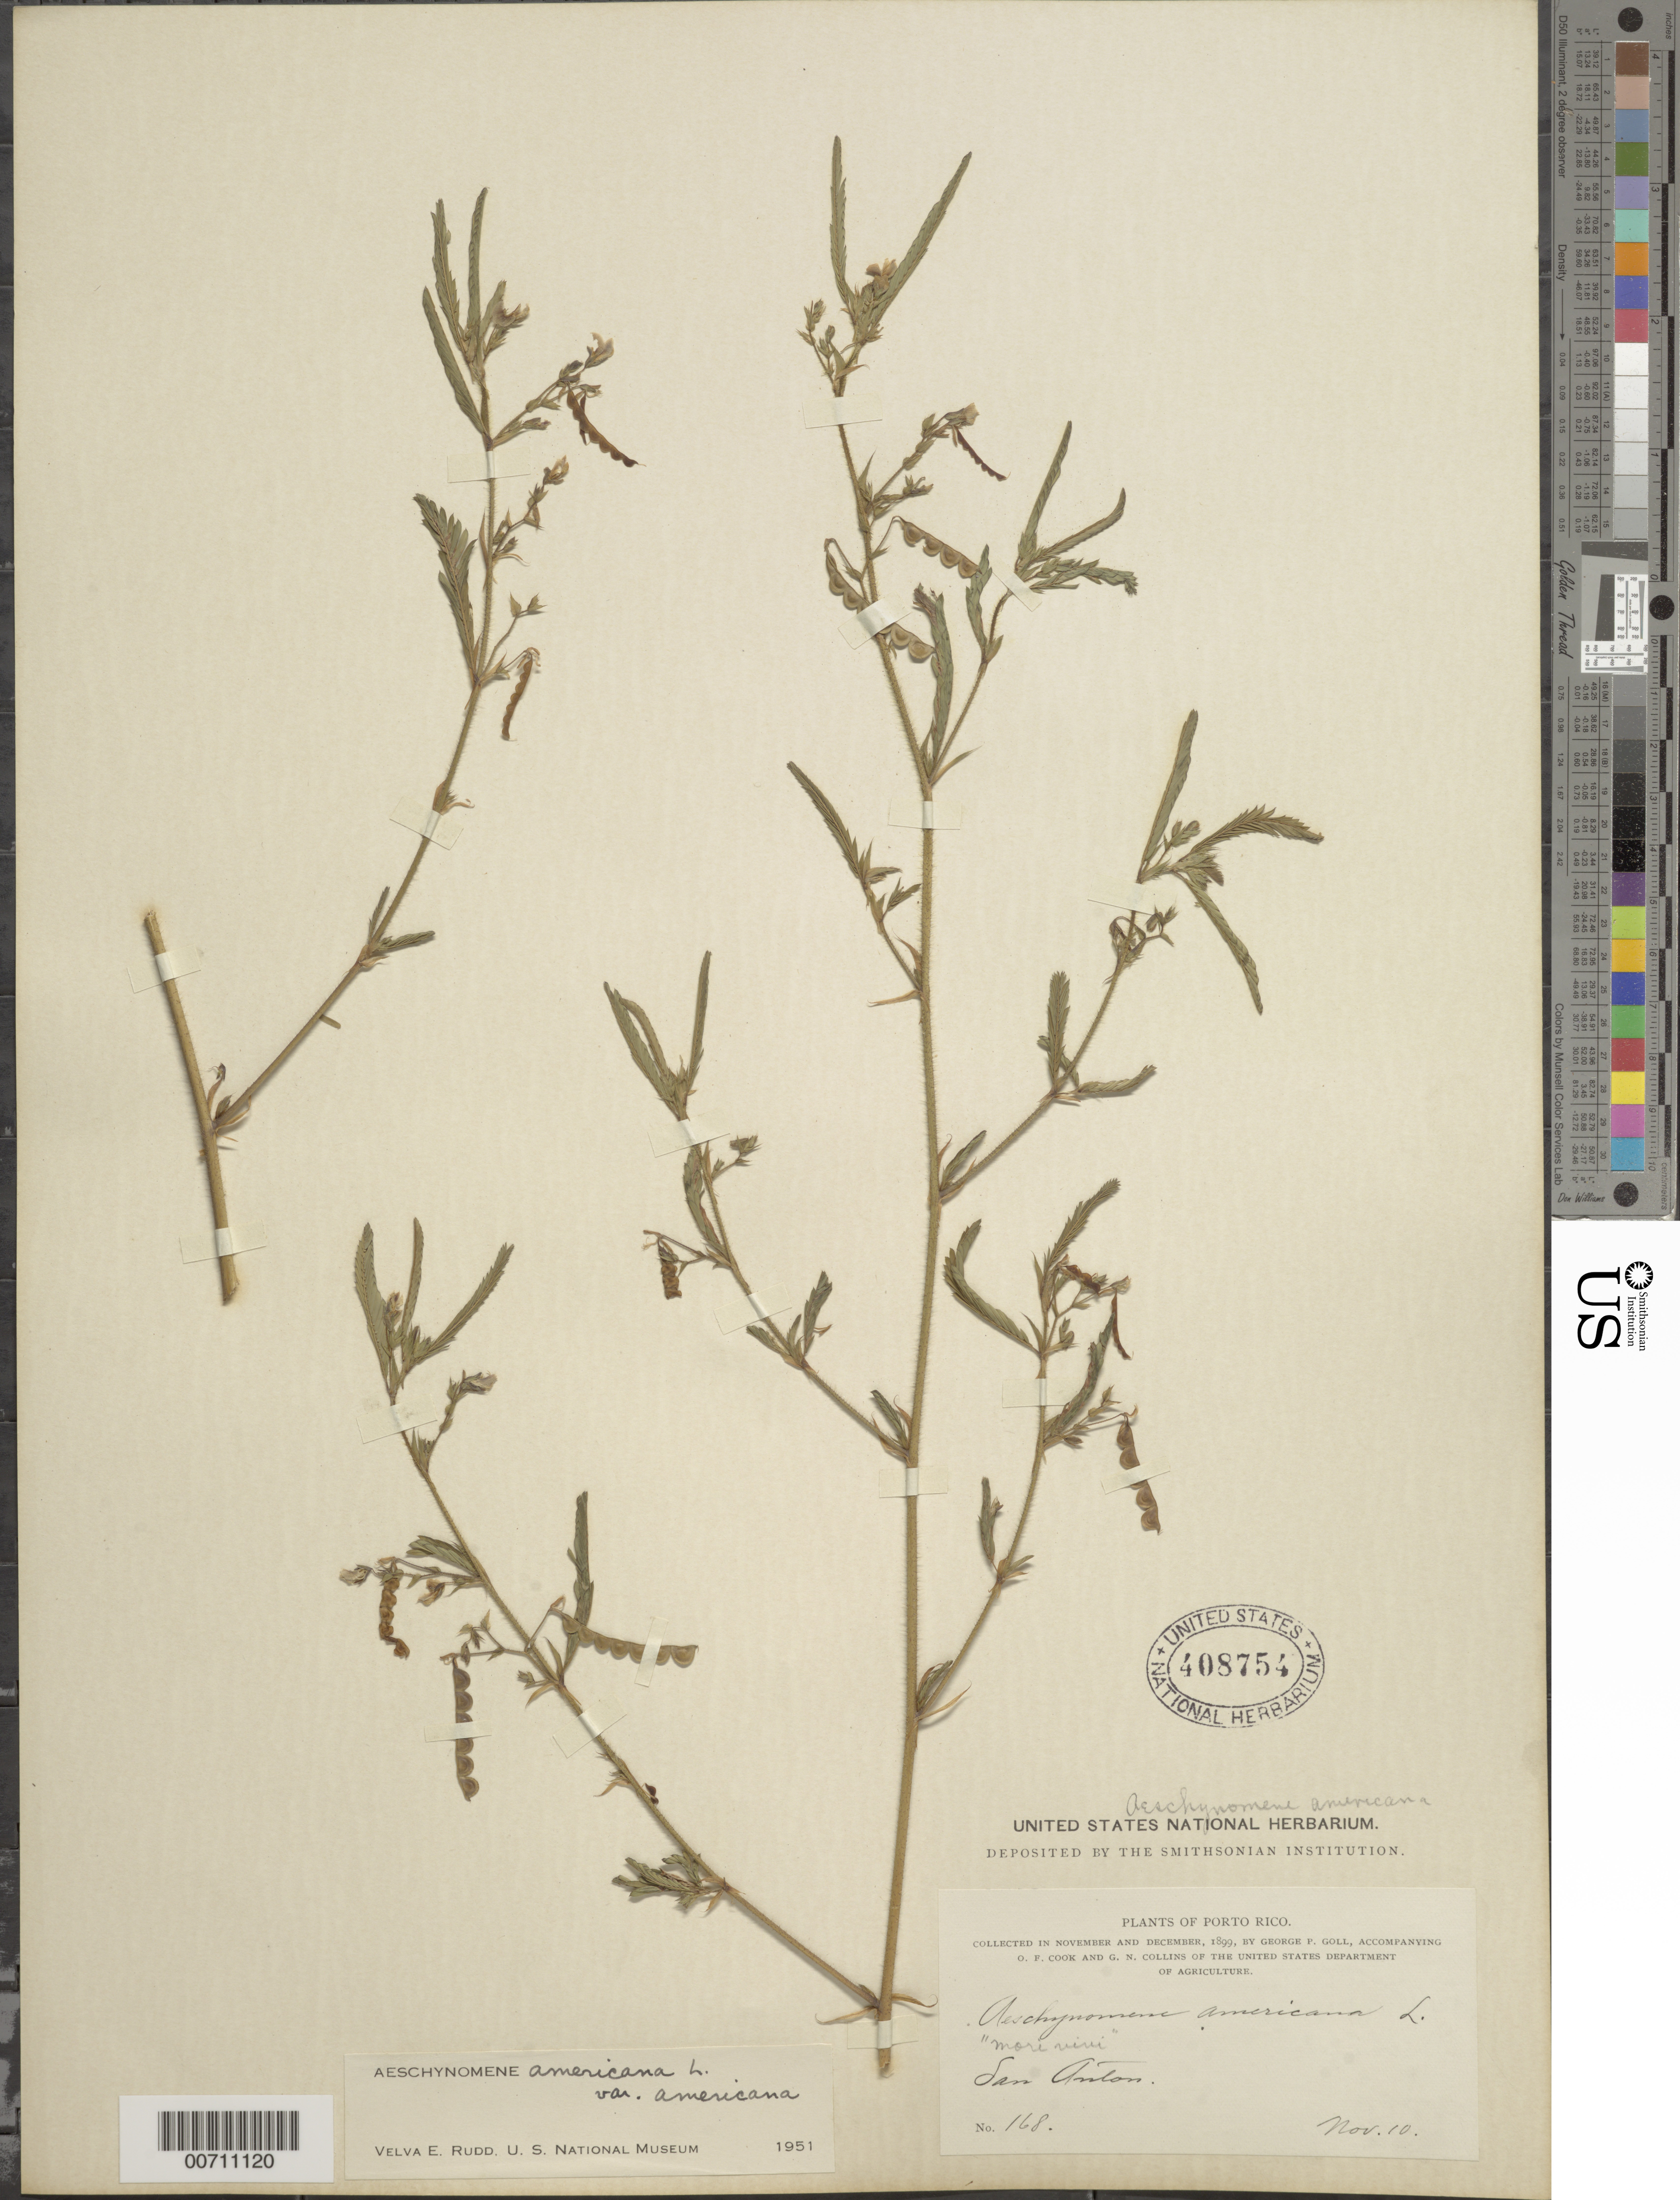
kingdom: Plantae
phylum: Tracheophyta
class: Magnoliopsida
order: Fabales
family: Fabaceae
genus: Aeschynomene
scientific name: Aeschynomene americana var. americana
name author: L.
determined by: Rudd, V. E.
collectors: G. Goll, O. F. Cook & G. Collins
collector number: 168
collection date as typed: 10 Nov 1899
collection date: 1899-11-10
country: Puerto Rico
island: Greater Antilles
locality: San Anton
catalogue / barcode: US 408754